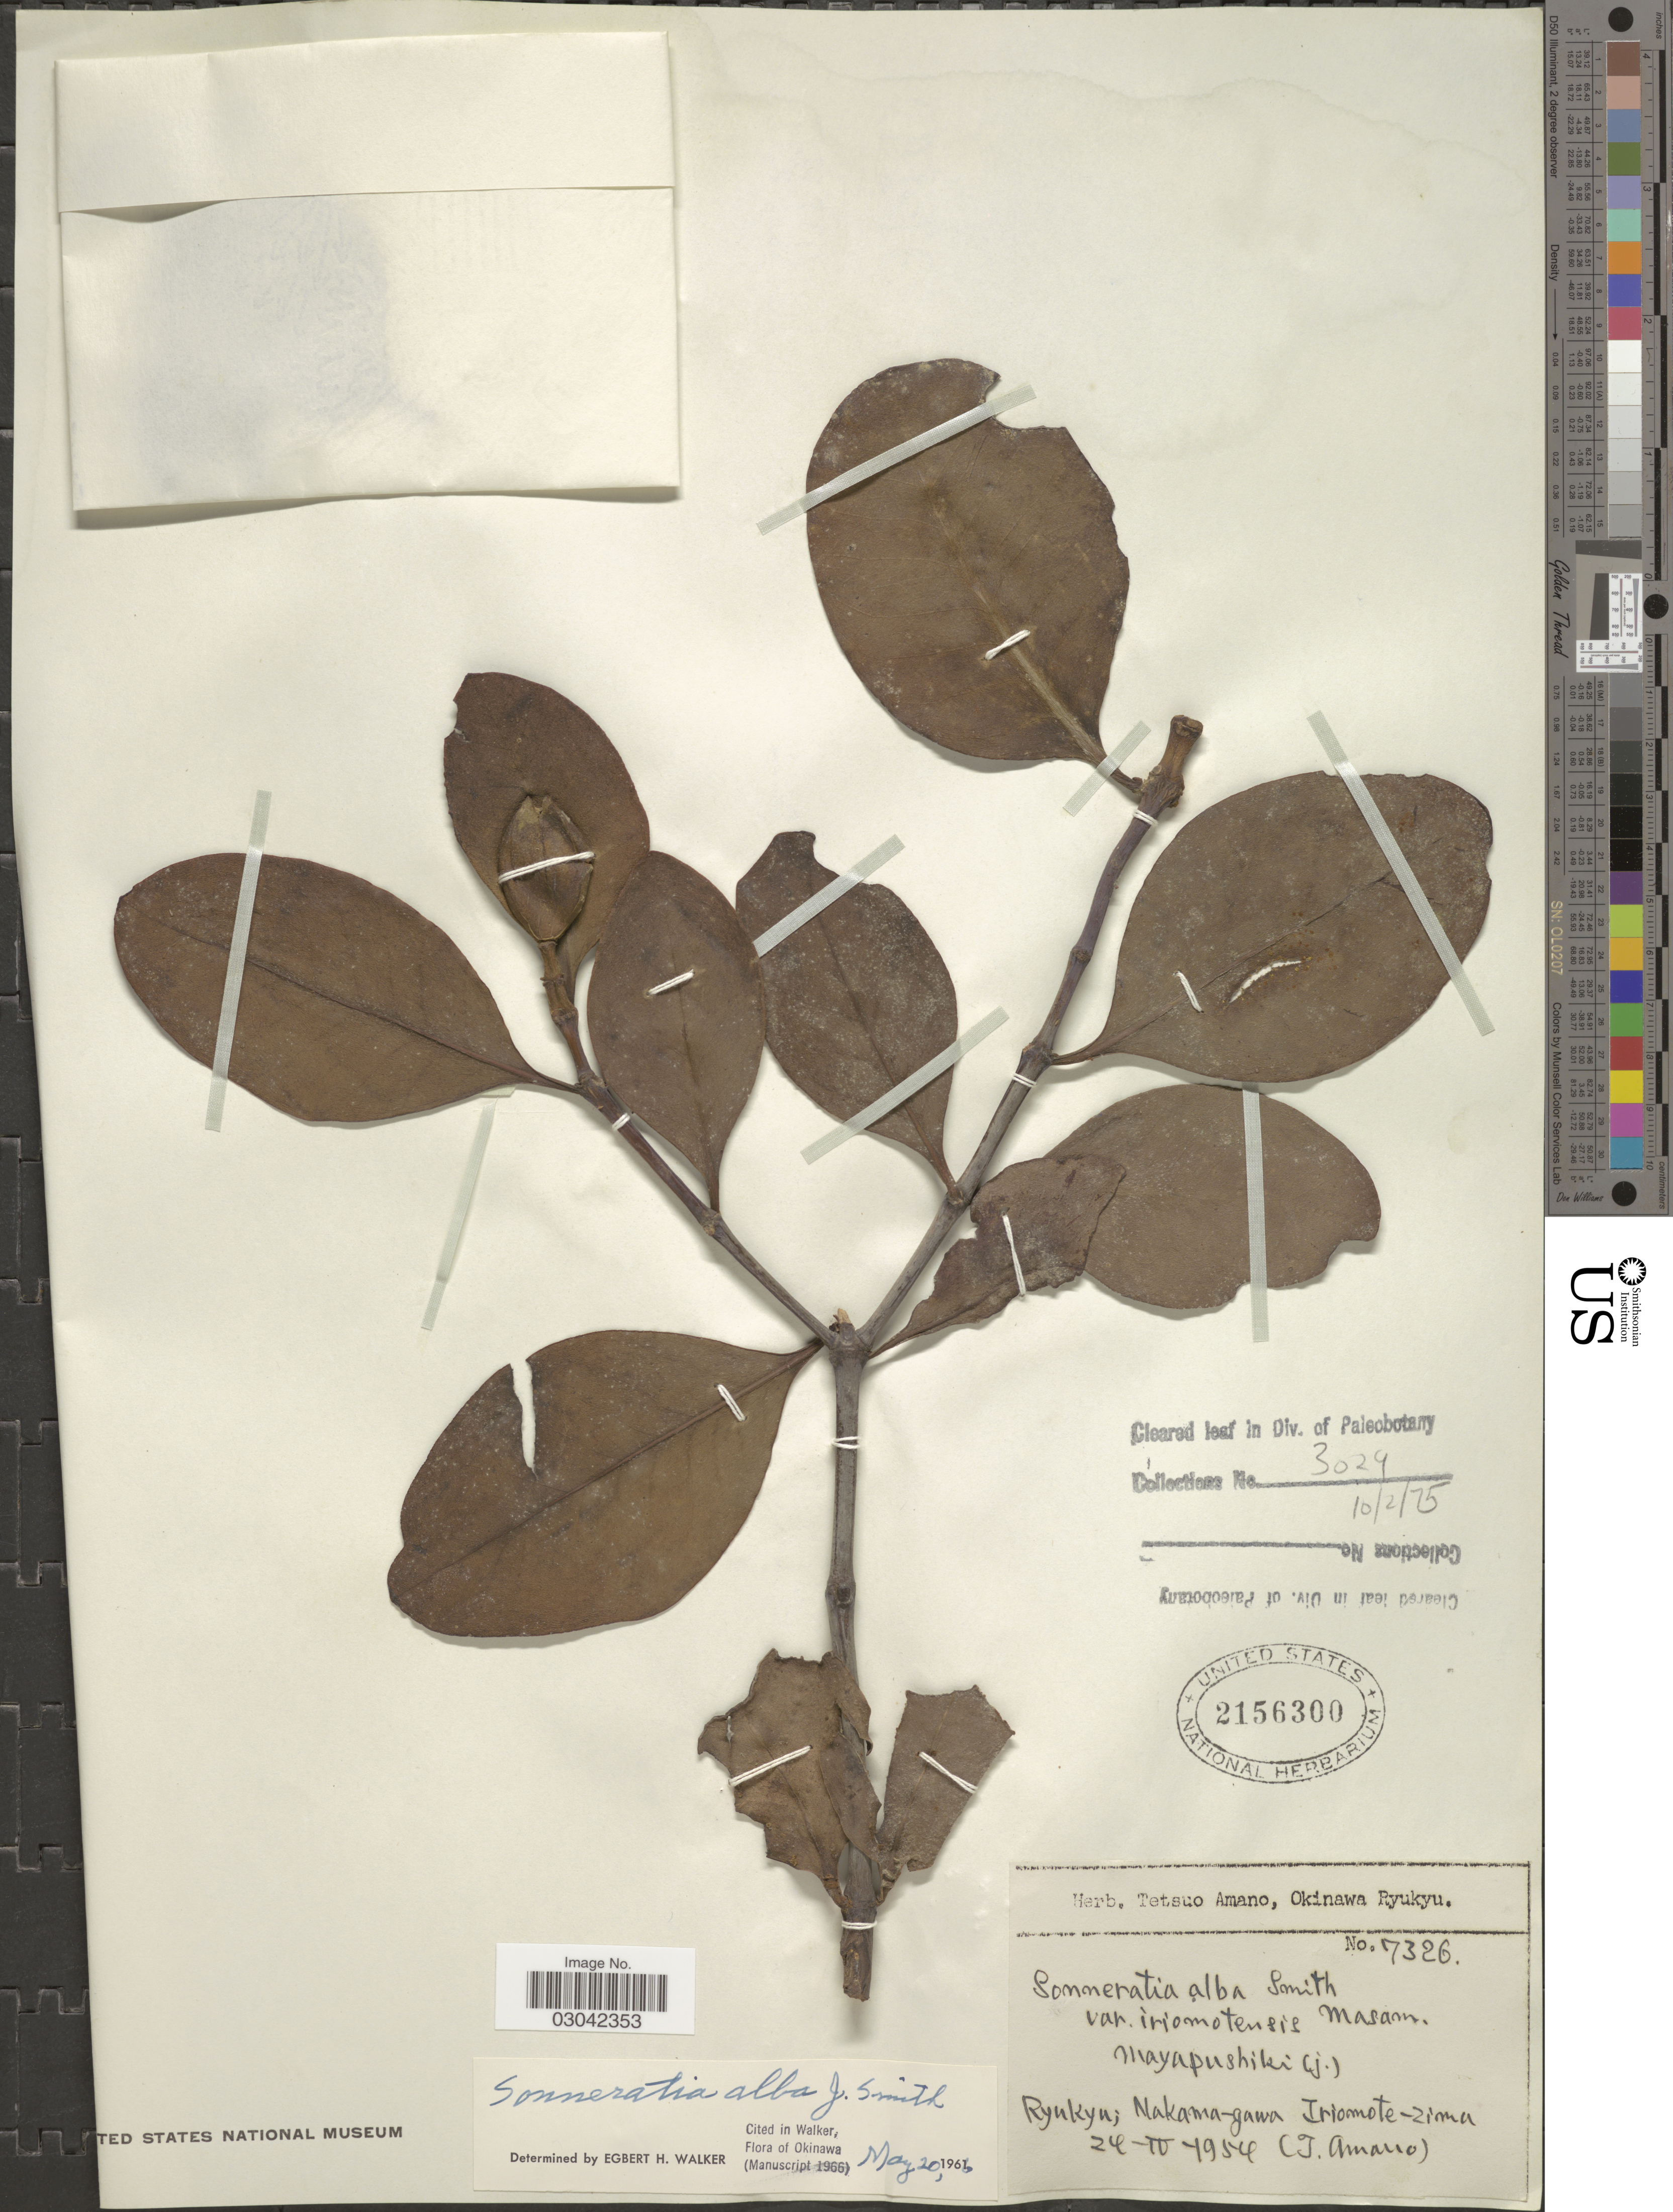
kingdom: Plantae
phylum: Tracheophyta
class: Magnoliopsida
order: Myrtales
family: Lythraceae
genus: Sonneratia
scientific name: Sonneratia alba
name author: Sm.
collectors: T. Amano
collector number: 7326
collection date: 1954-10-24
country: Japan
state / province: Okinawa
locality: Ryukyu; Nakama-gawa Iriomote-zima.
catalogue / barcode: US 2156300